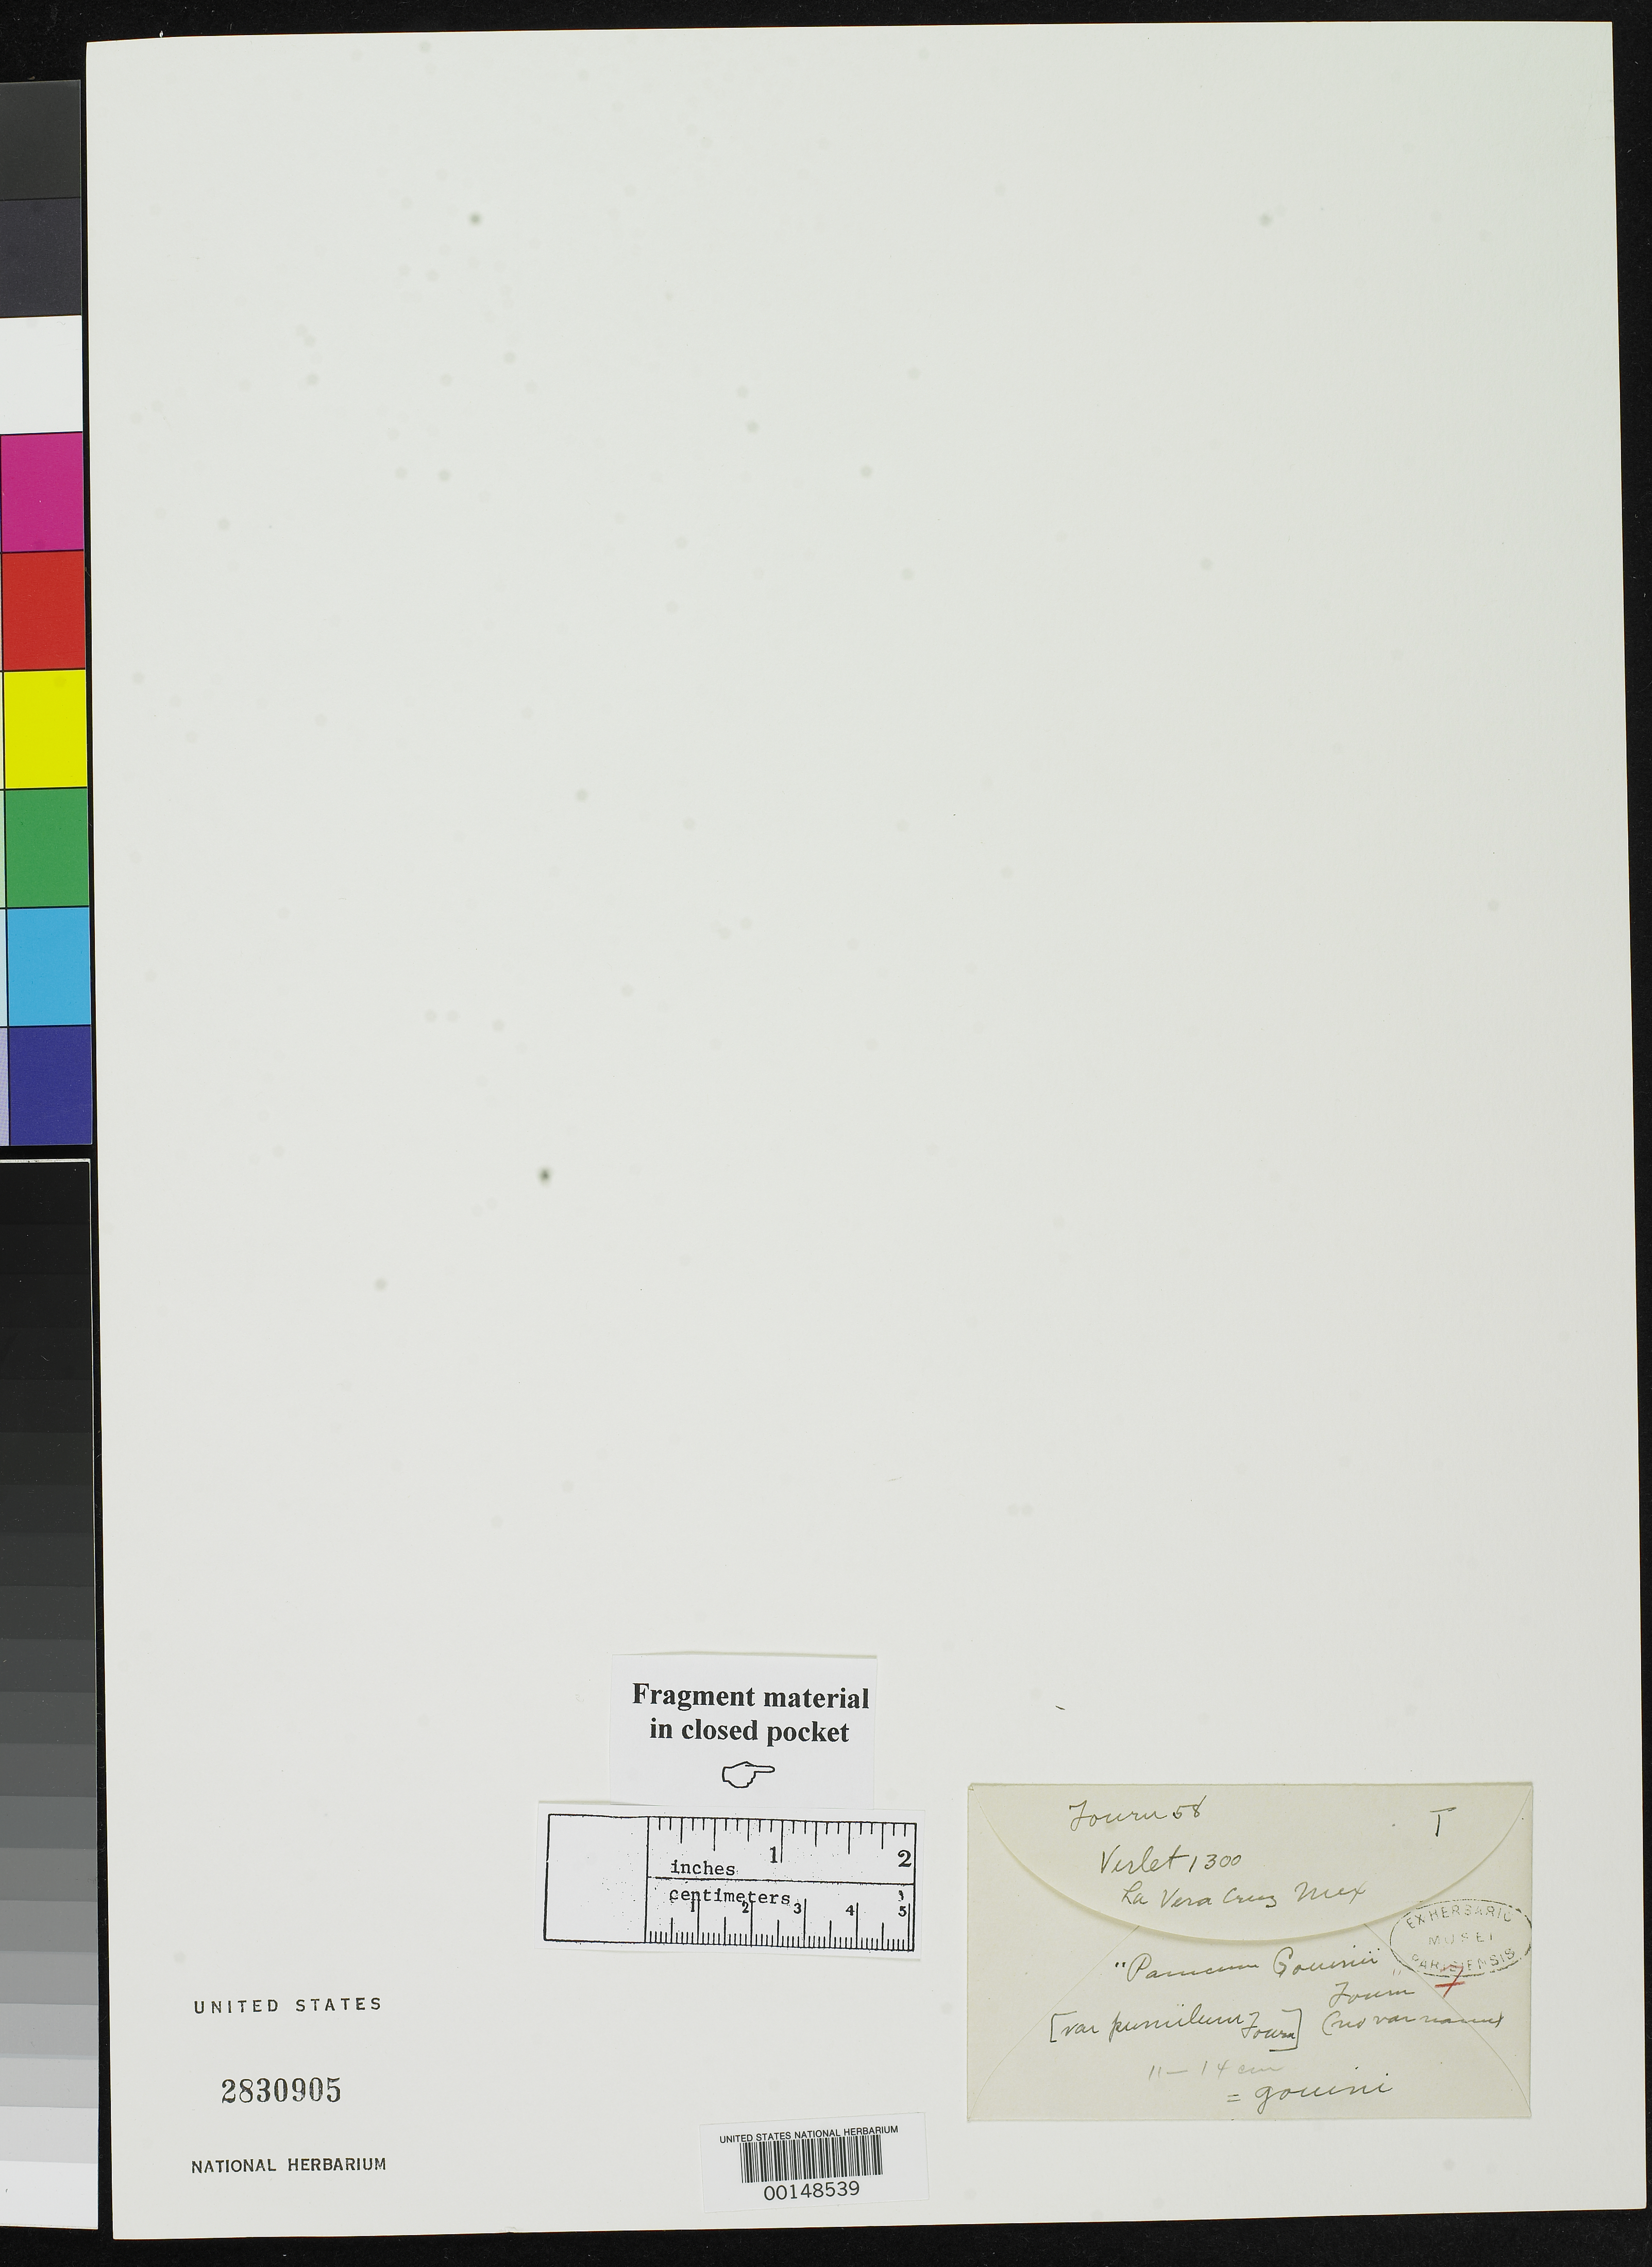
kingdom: Plantae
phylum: Tracheophyta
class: Liliopsida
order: Poales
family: Poaceae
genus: Panicum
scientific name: Panicum gouinii var. pumilum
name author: E. Fourn.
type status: Type Fragment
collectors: M. Virlet d'Aoust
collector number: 1300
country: Mexico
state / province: Veracruz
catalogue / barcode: US 2830905